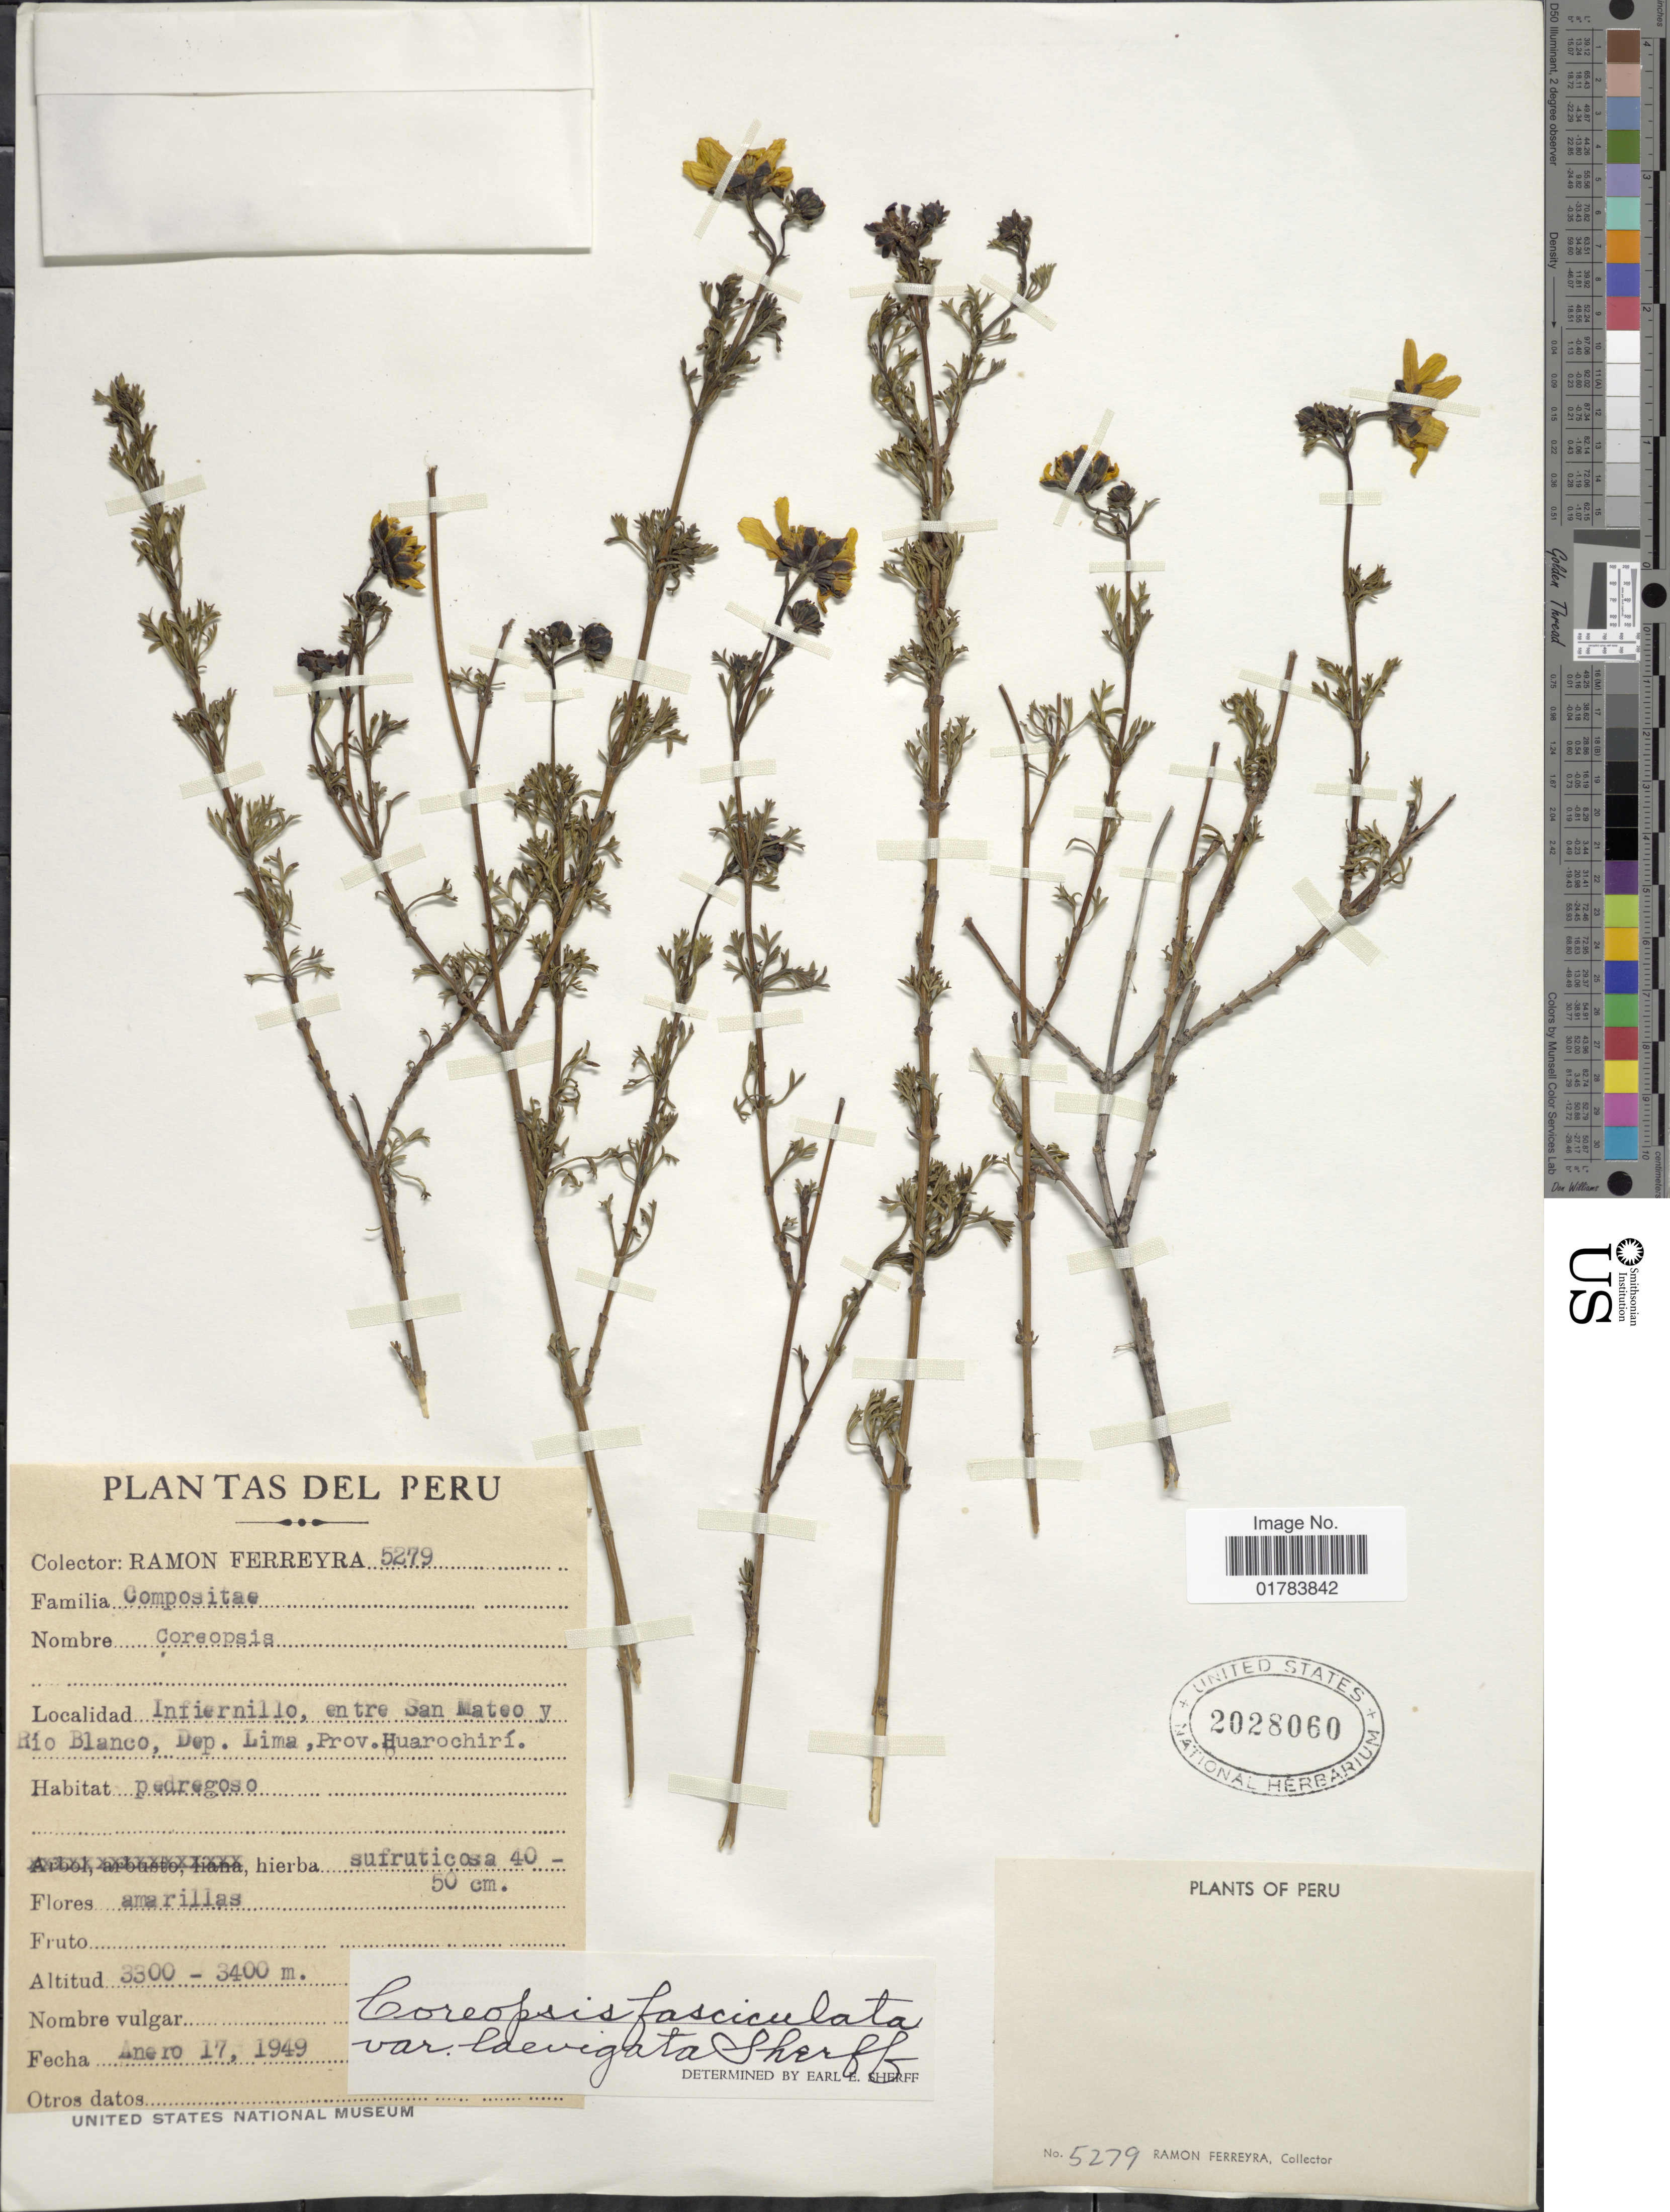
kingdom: Plantae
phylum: Tracheophyta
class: Magnoliopsida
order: Asterales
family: Asteraceae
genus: Coreopsis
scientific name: Coreopsis fasciculata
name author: Wedd.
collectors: R. A. Ferreyra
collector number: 5279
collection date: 1949-01-17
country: Peru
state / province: Lima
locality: Infiernillo, entre San Mateo y Rio Blanco, Prov. Huarochiri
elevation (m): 3300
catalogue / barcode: US 2028060